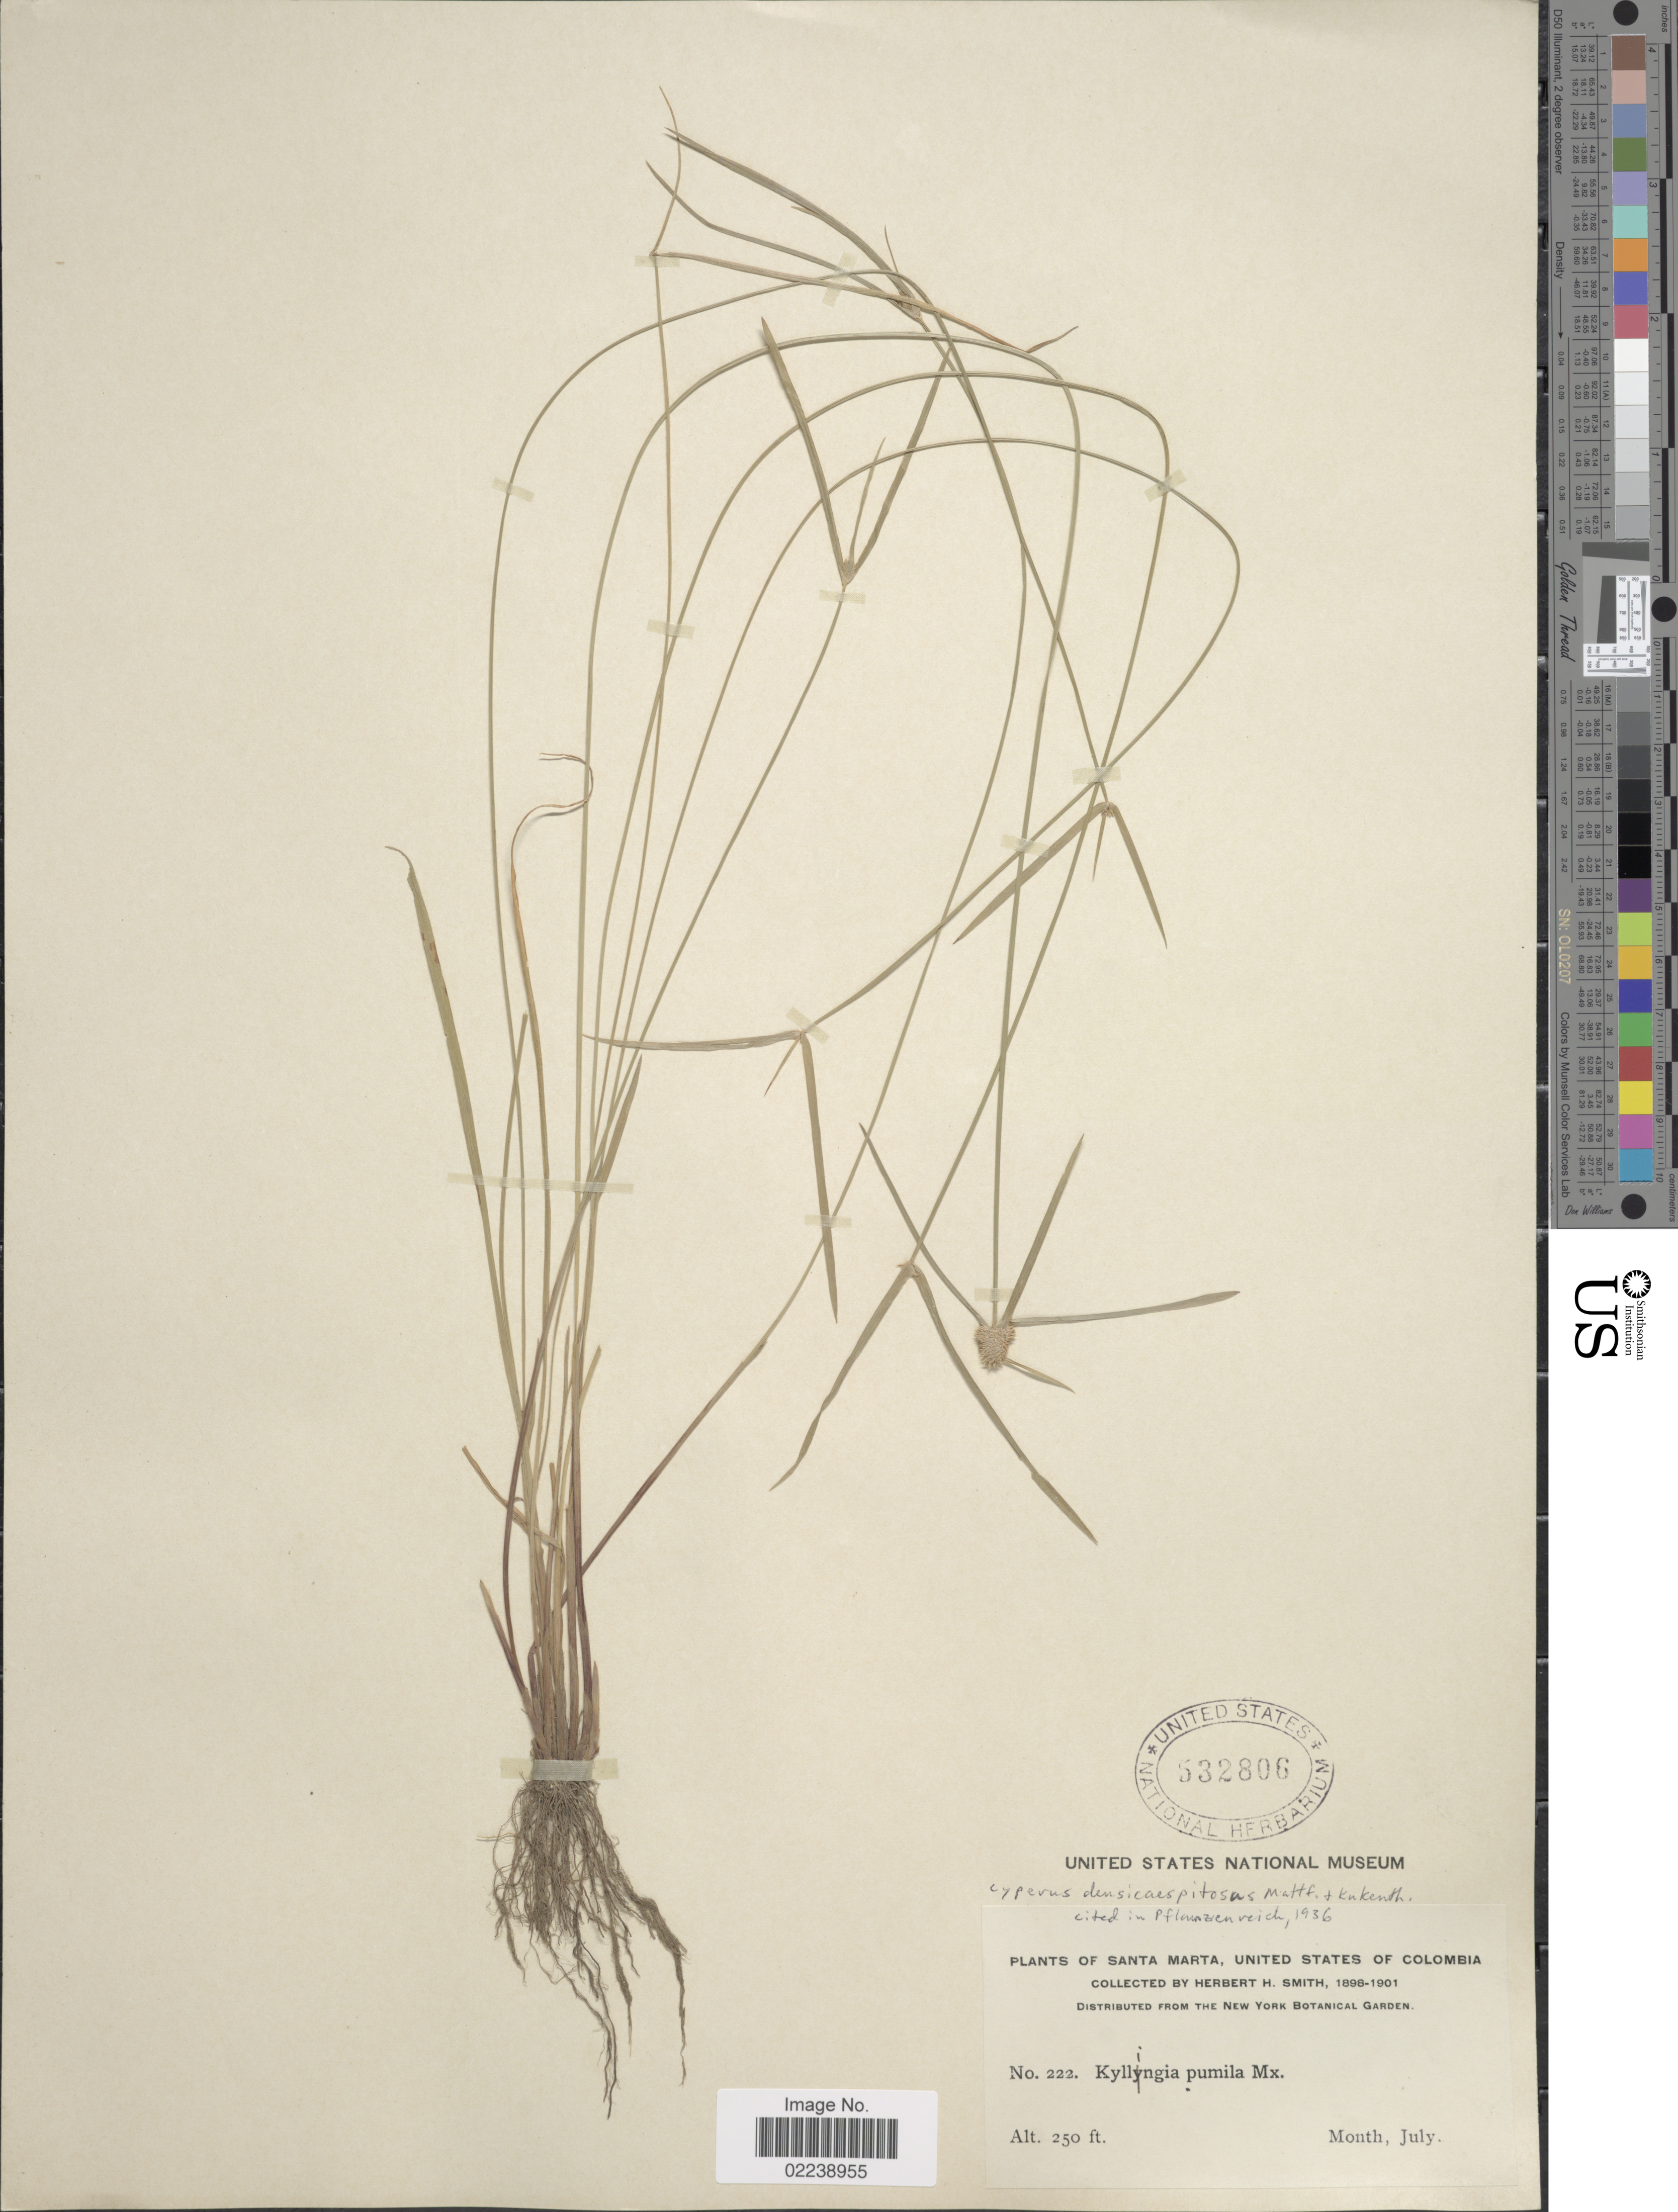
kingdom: Plantae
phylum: Tracheophyta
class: Liliopsida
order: Poales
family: Cyperaceae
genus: Cyperus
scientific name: Cyperus hortensis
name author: (Salzm. ex Steud.) Dorr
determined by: Strong, M. T., (US), Smithsonian Institution - National Museum of Natural History (UNITED STATES)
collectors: Herbert H. Smith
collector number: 222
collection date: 1898-07/1901-07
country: Colombia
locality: Santa Marta, United States of Columbia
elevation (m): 76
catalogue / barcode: US 532806